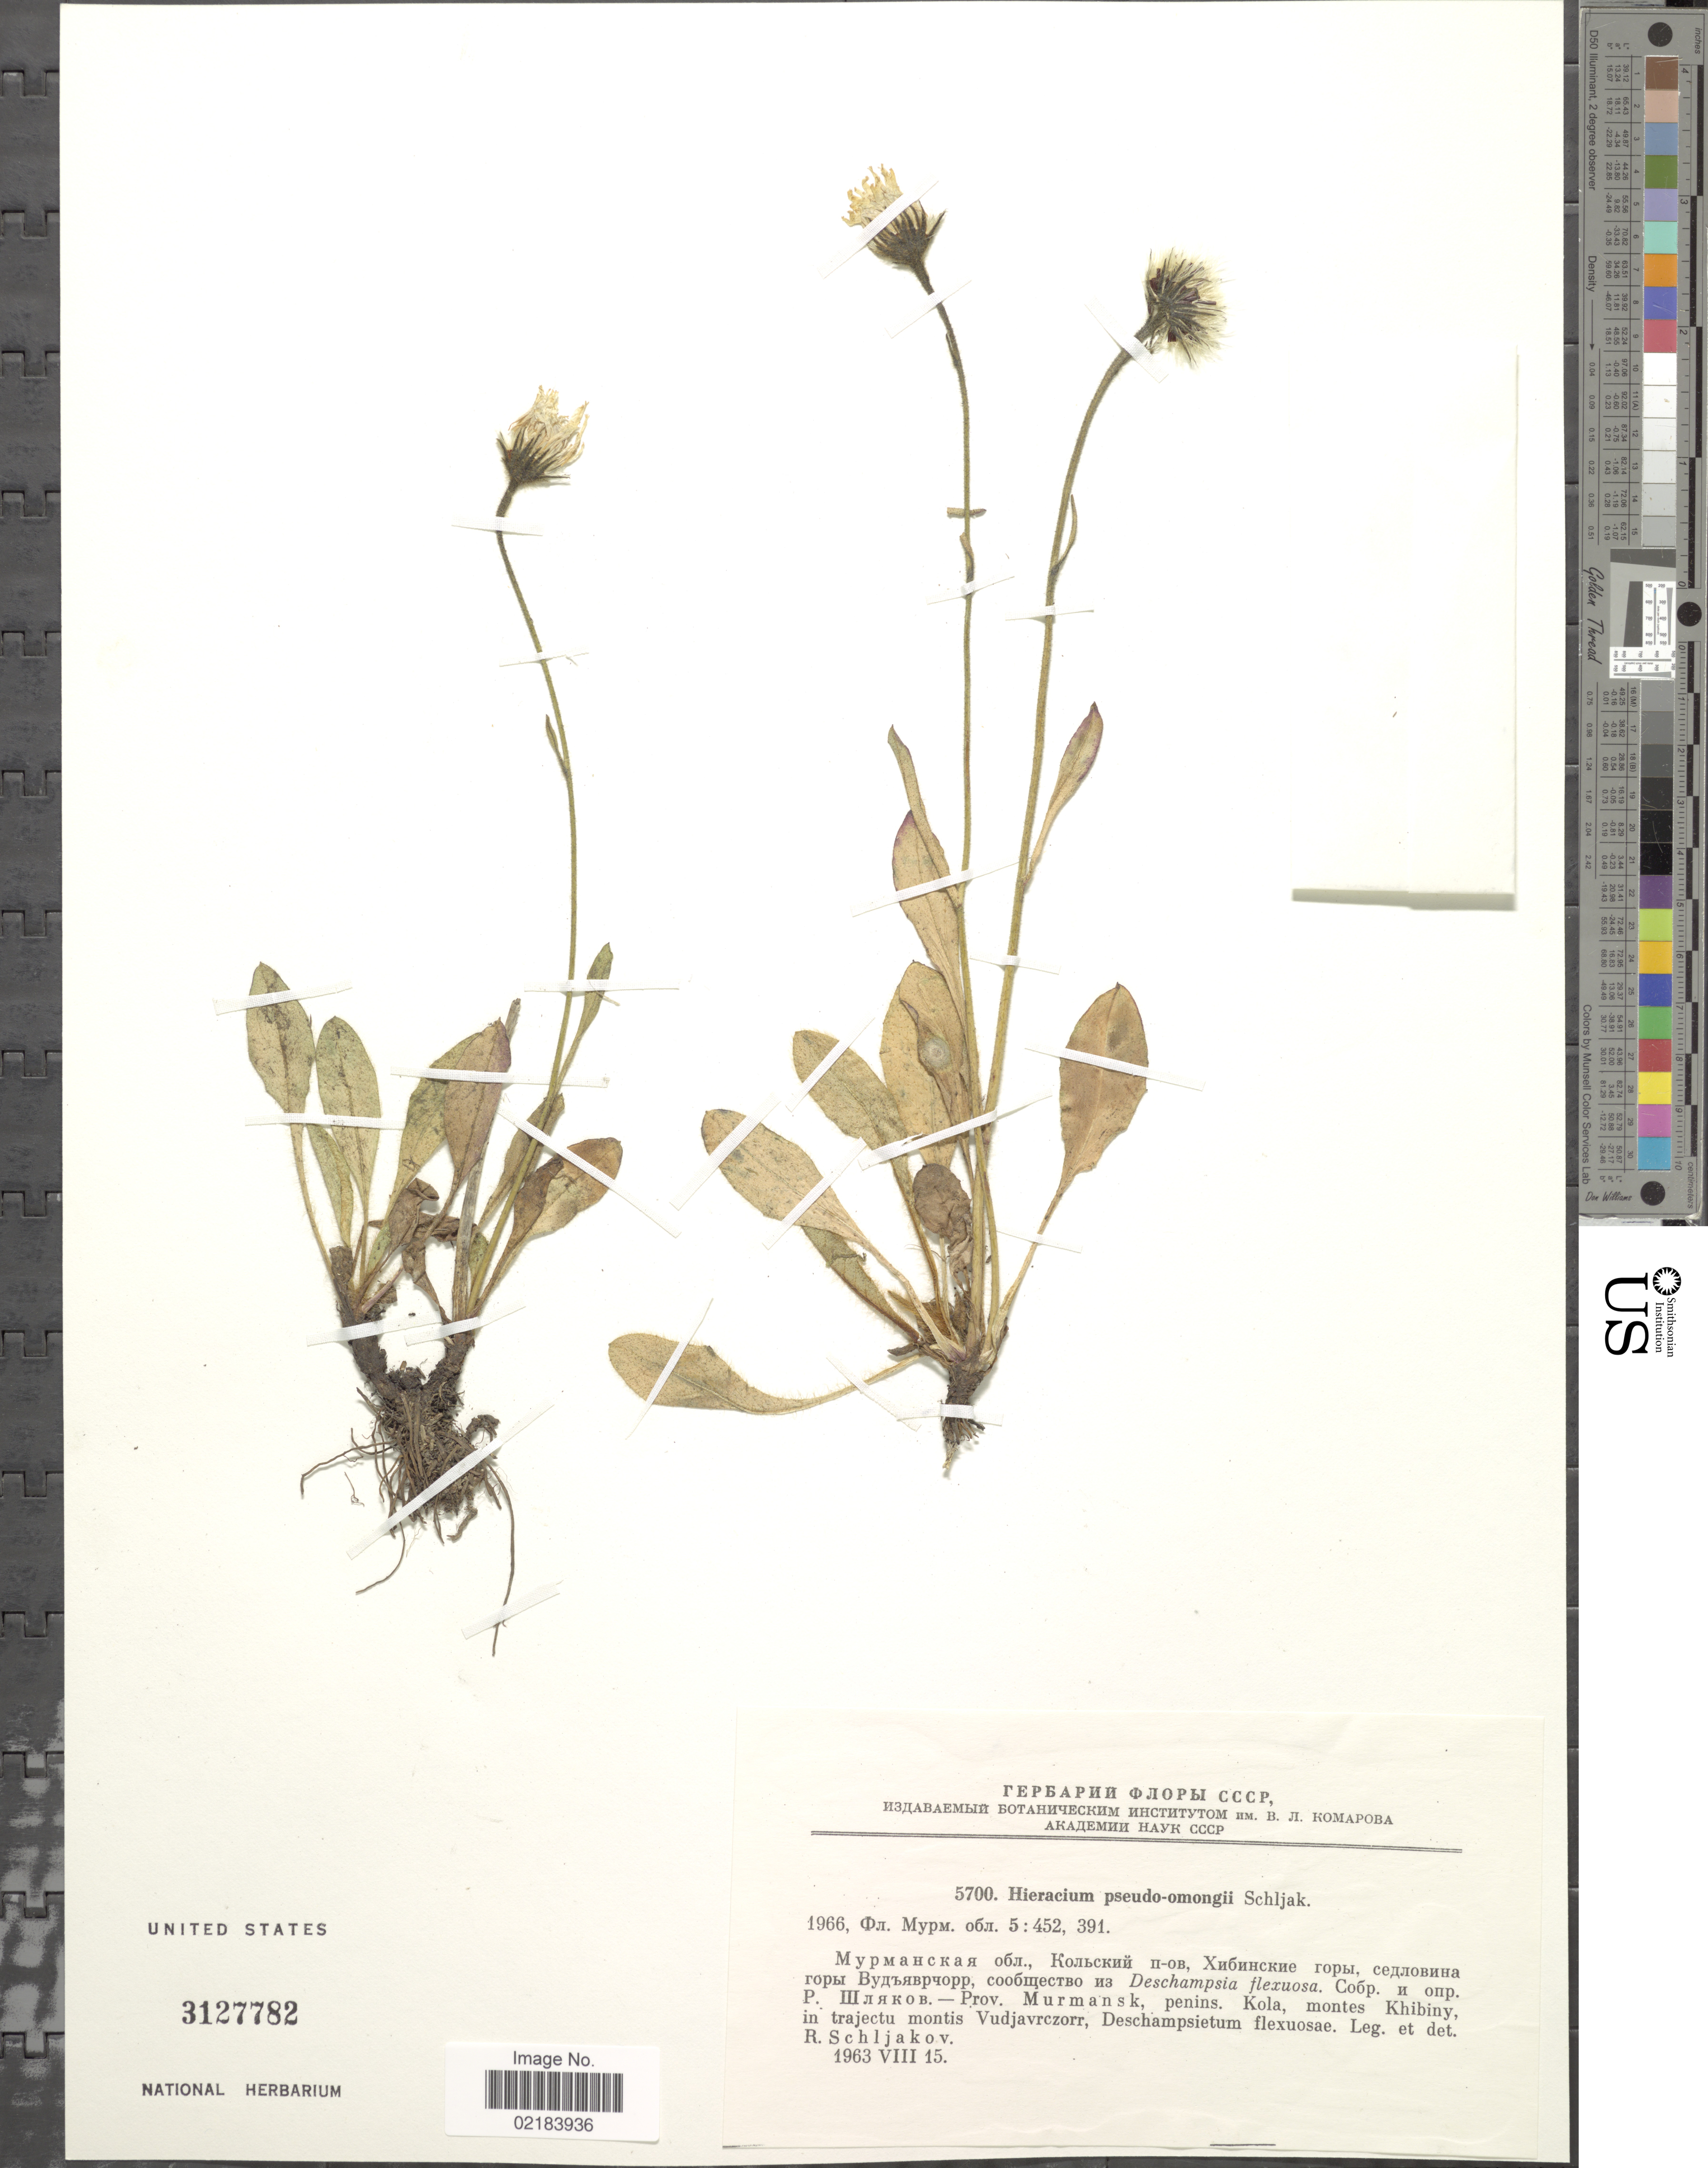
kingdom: Plantae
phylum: Tracheophyta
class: Magnoliopsida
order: Asterales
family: Asteraceae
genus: Hieracium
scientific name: Hieracium pseudoomangii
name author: Schljakov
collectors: R. Schljakov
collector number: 5700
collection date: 1963-08-15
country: Russian Federation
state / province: Murmansk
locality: Penins. KOla, montes Khibiny, Vudjavrczorr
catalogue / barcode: US 3127782